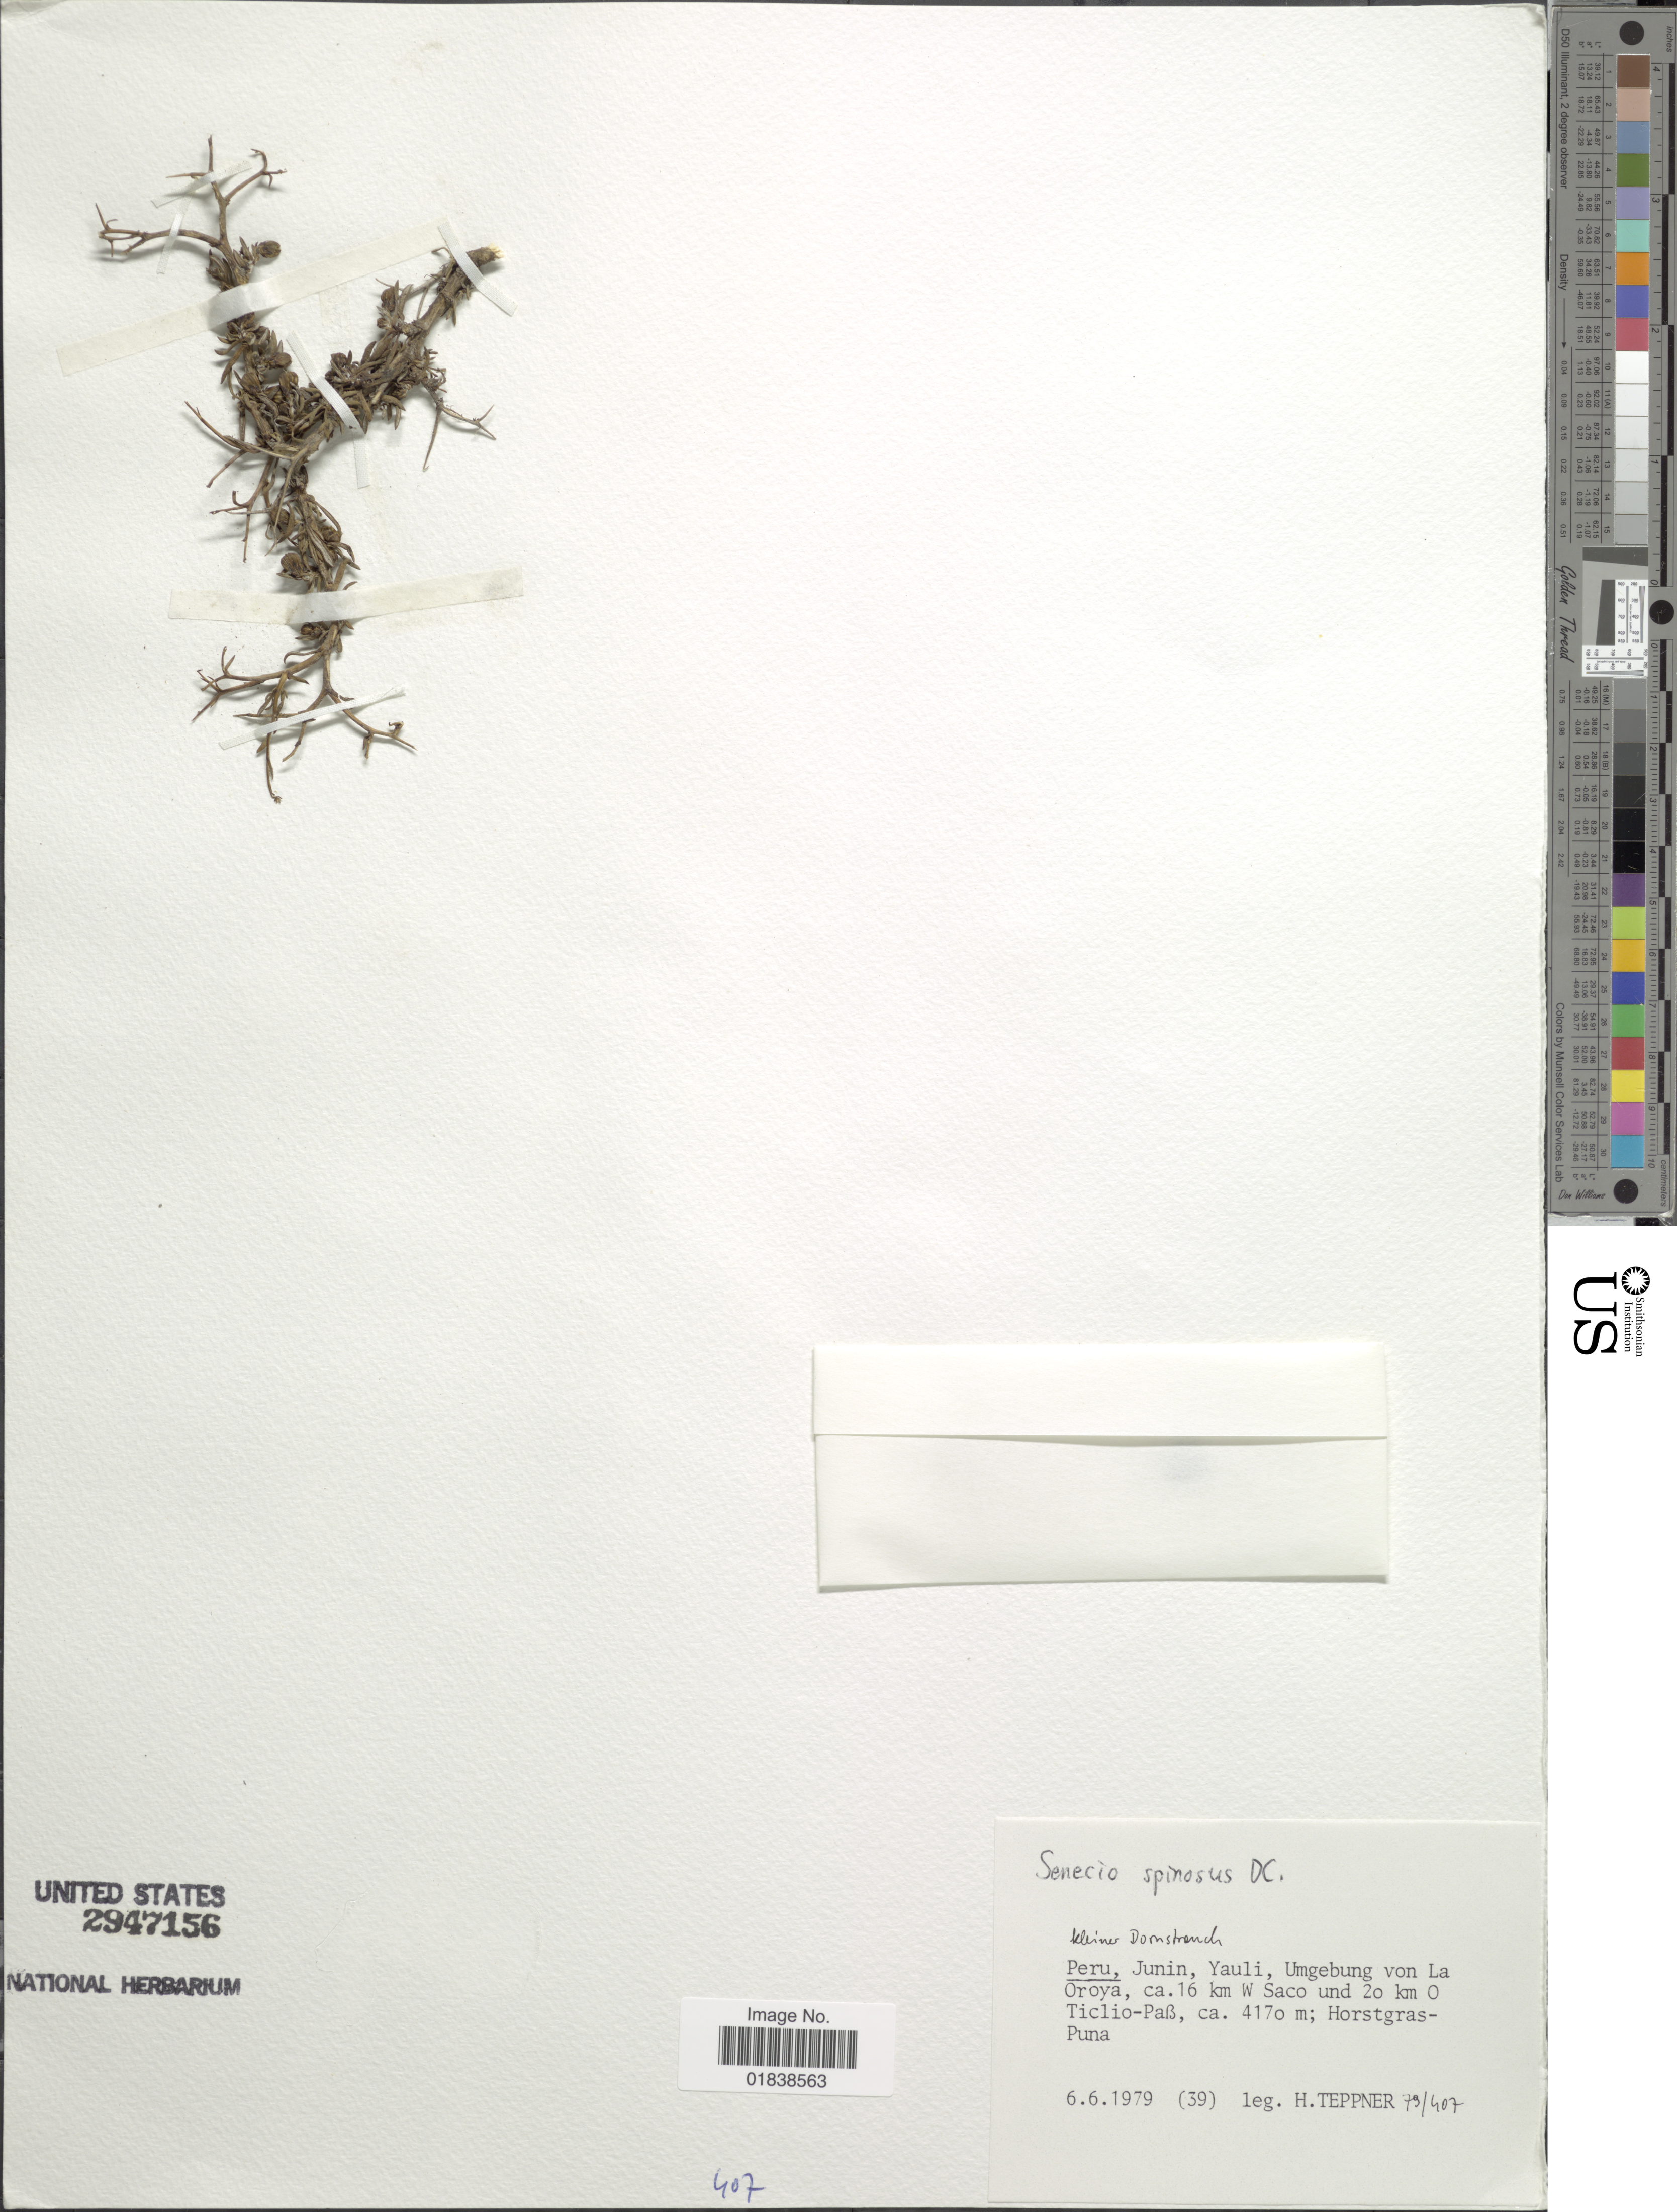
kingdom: Plantae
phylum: Tracheophyta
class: Magnoliopsida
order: Asterales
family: Asteraceae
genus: Senecio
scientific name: Senecio spinosus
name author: DC.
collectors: H. Teppner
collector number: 79/407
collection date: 1979-06-06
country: Peru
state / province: Junín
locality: Yauli, Umgebung von La Oroya, ca 16 km W Saco und 20 km O Ticlio-Pab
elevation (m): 4170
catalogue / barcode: US 2947156